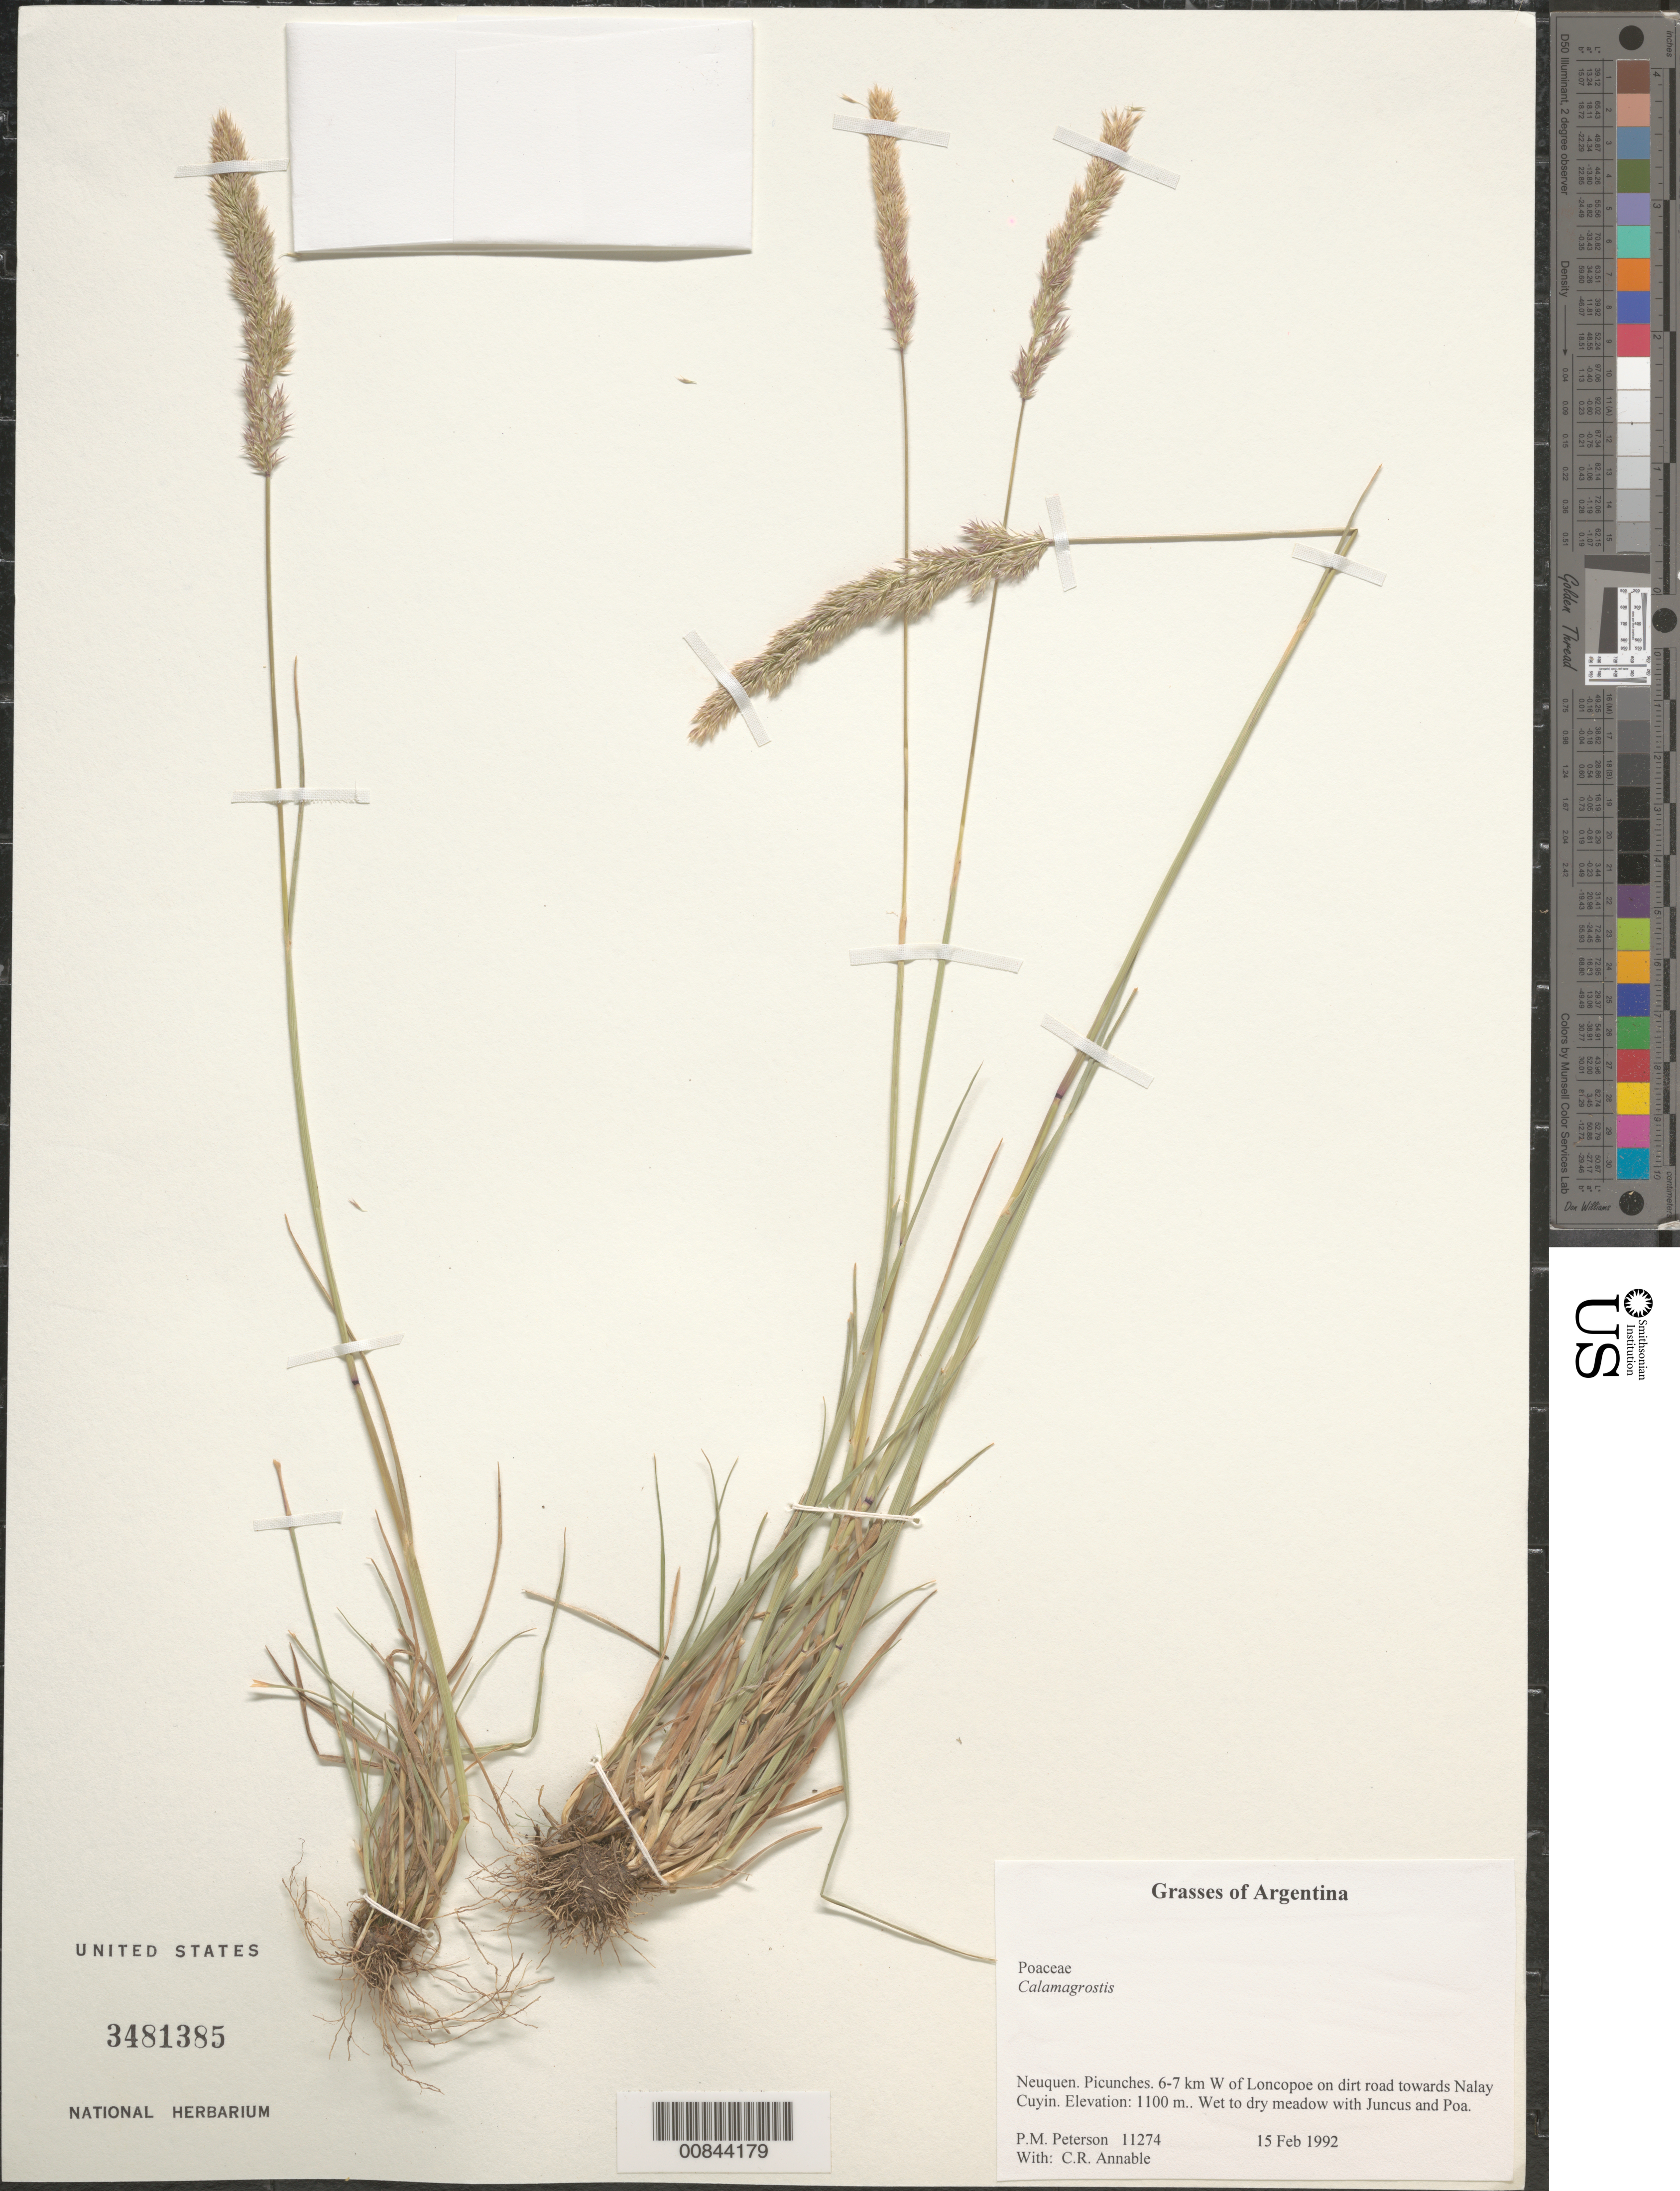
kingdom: Plantae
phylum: Tracheophyta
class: Liliopsida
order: Poales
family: Poaceae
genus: Calamagrostis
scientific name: Calamagrostis sp.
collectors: P. M. Peterson & C. R. Annable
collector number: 11274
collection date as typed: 15 Feb 1992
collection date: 1992-02-15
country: Argentina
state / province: Neuquen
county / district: Picunches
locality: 6-7 km W of Loncopoe on dirt road towards Nalay Cuyin.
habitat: Wet to dry meadow with Juncus and Poa.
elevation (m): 1100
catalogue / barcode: US 3481385